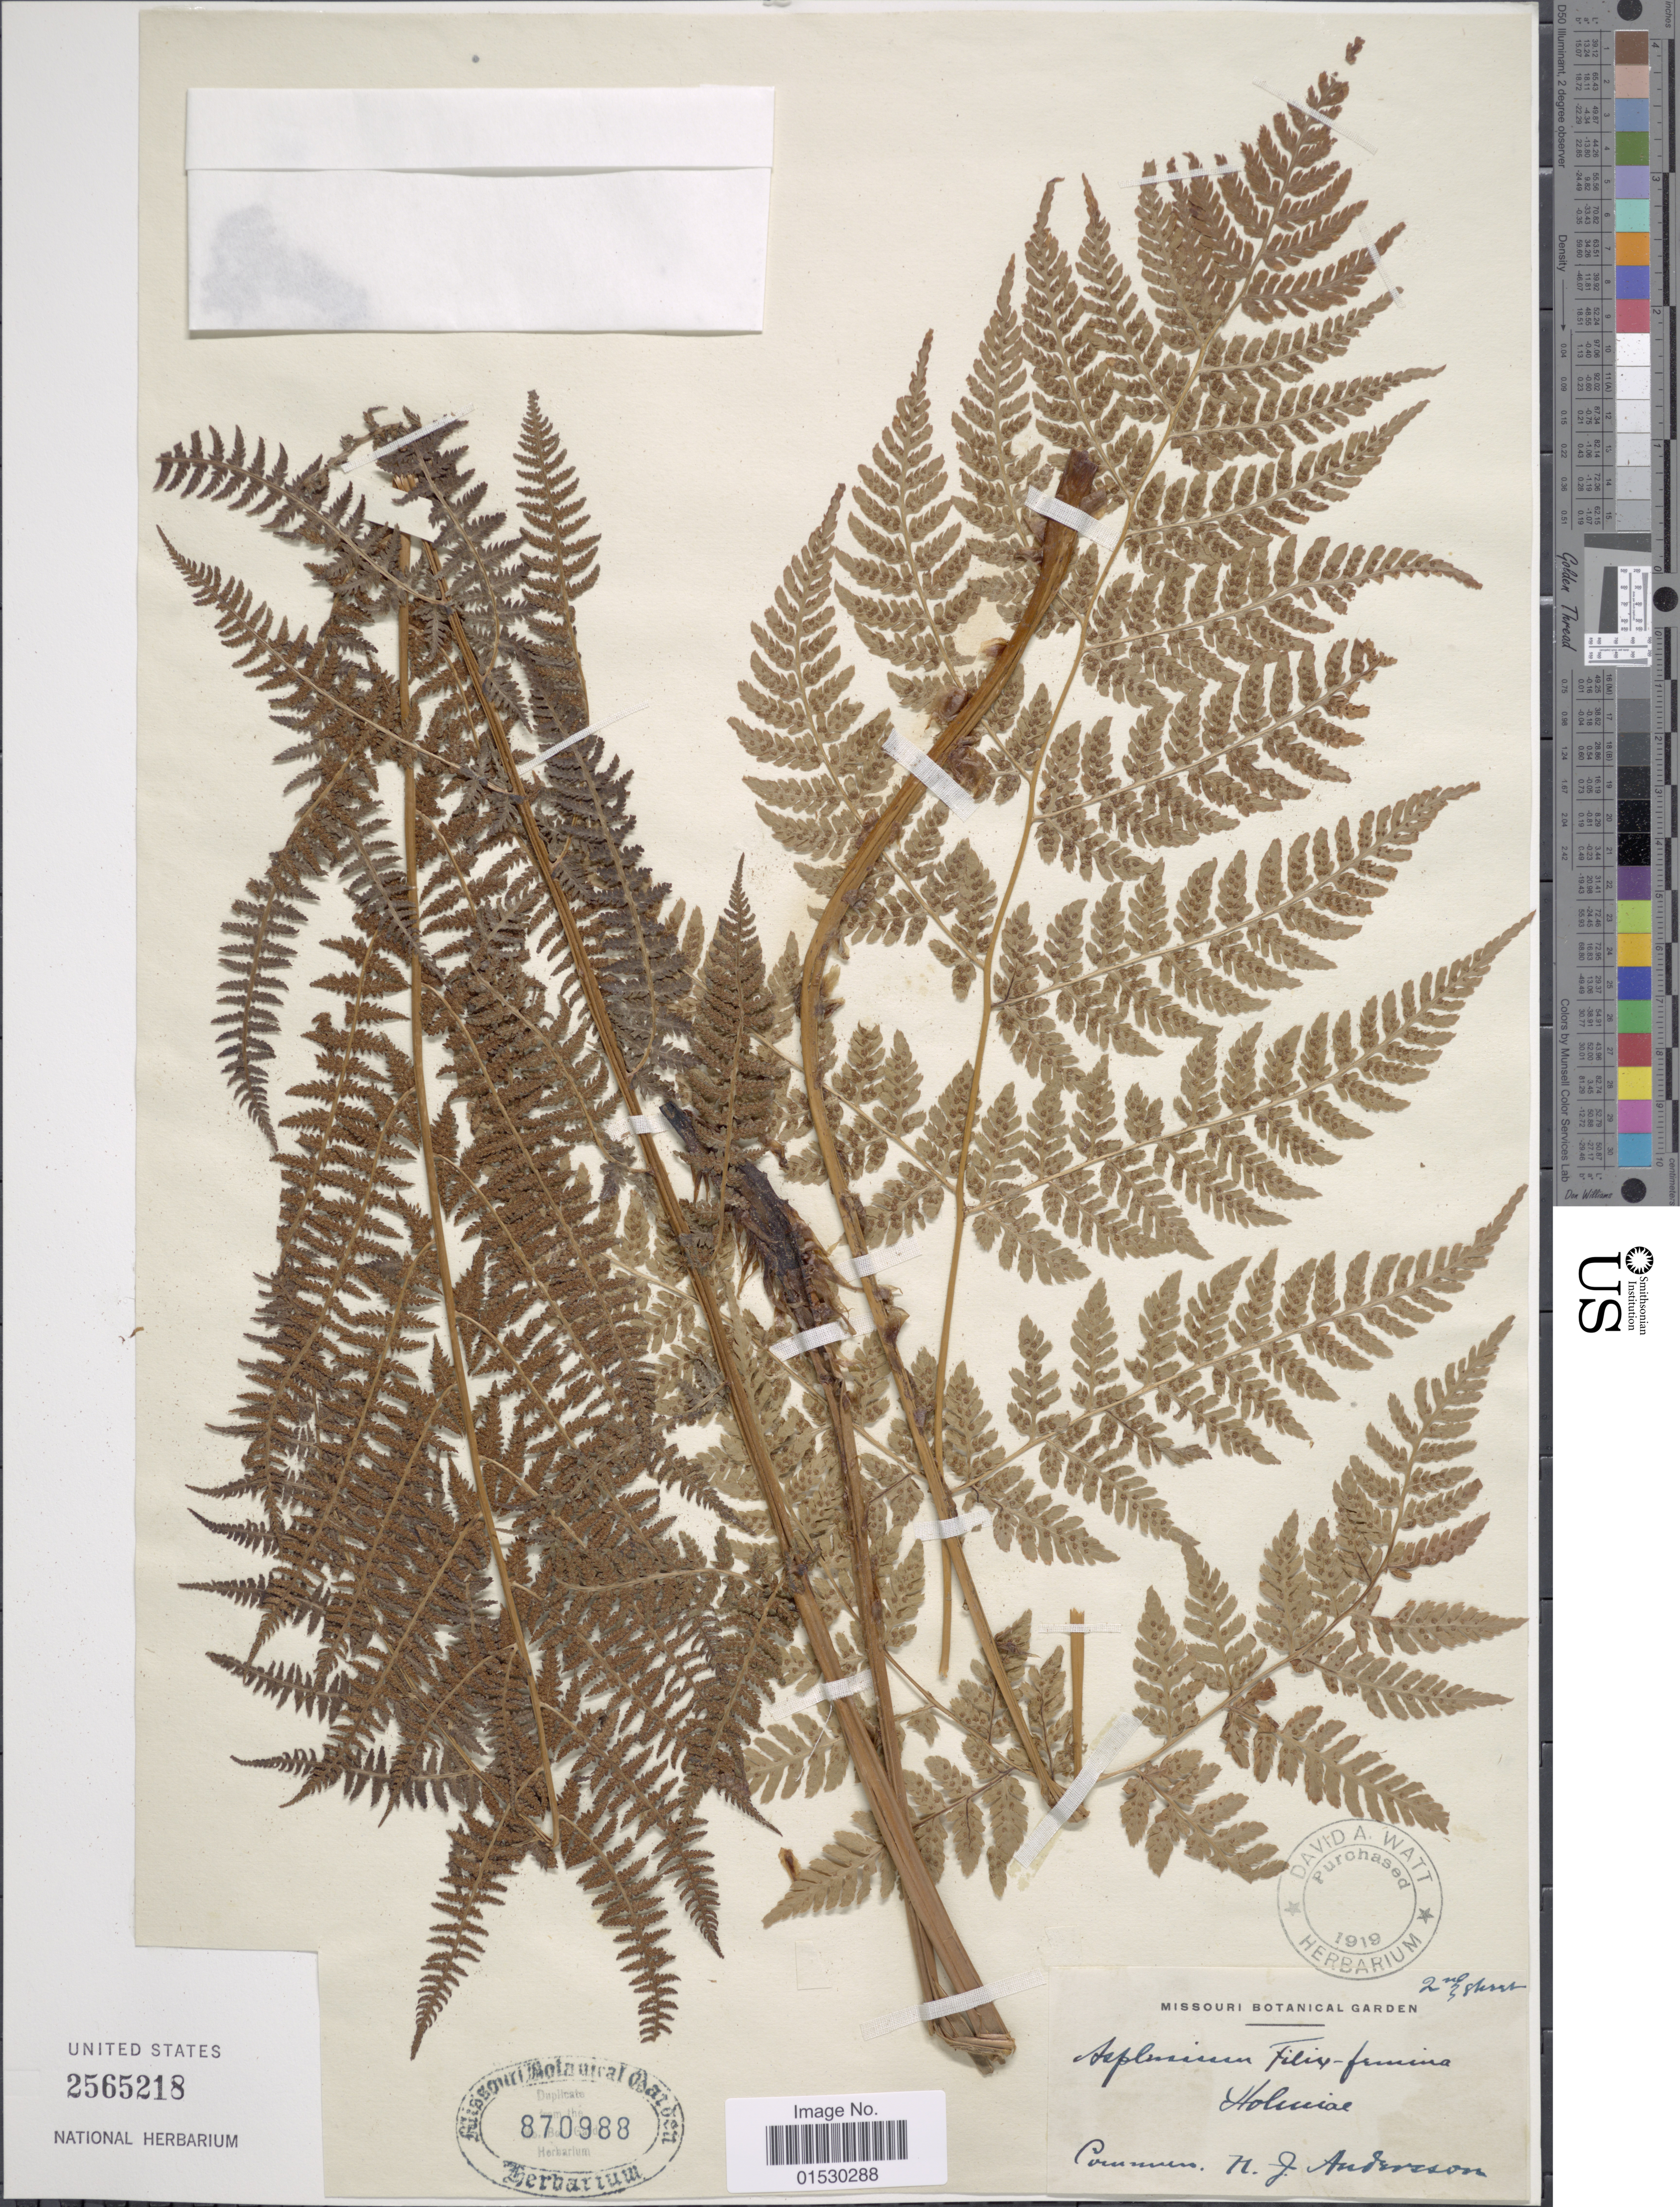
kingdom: Plantae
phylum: Tracheophyta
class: Polypodiopsida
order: Polypodiales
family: Athyriaceae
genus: Athyrium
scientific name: Athyrium filix-femina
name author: (L.) Roth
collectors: N. J. Anderson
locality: Holuiae [interpreted]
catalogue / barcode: US 2565218